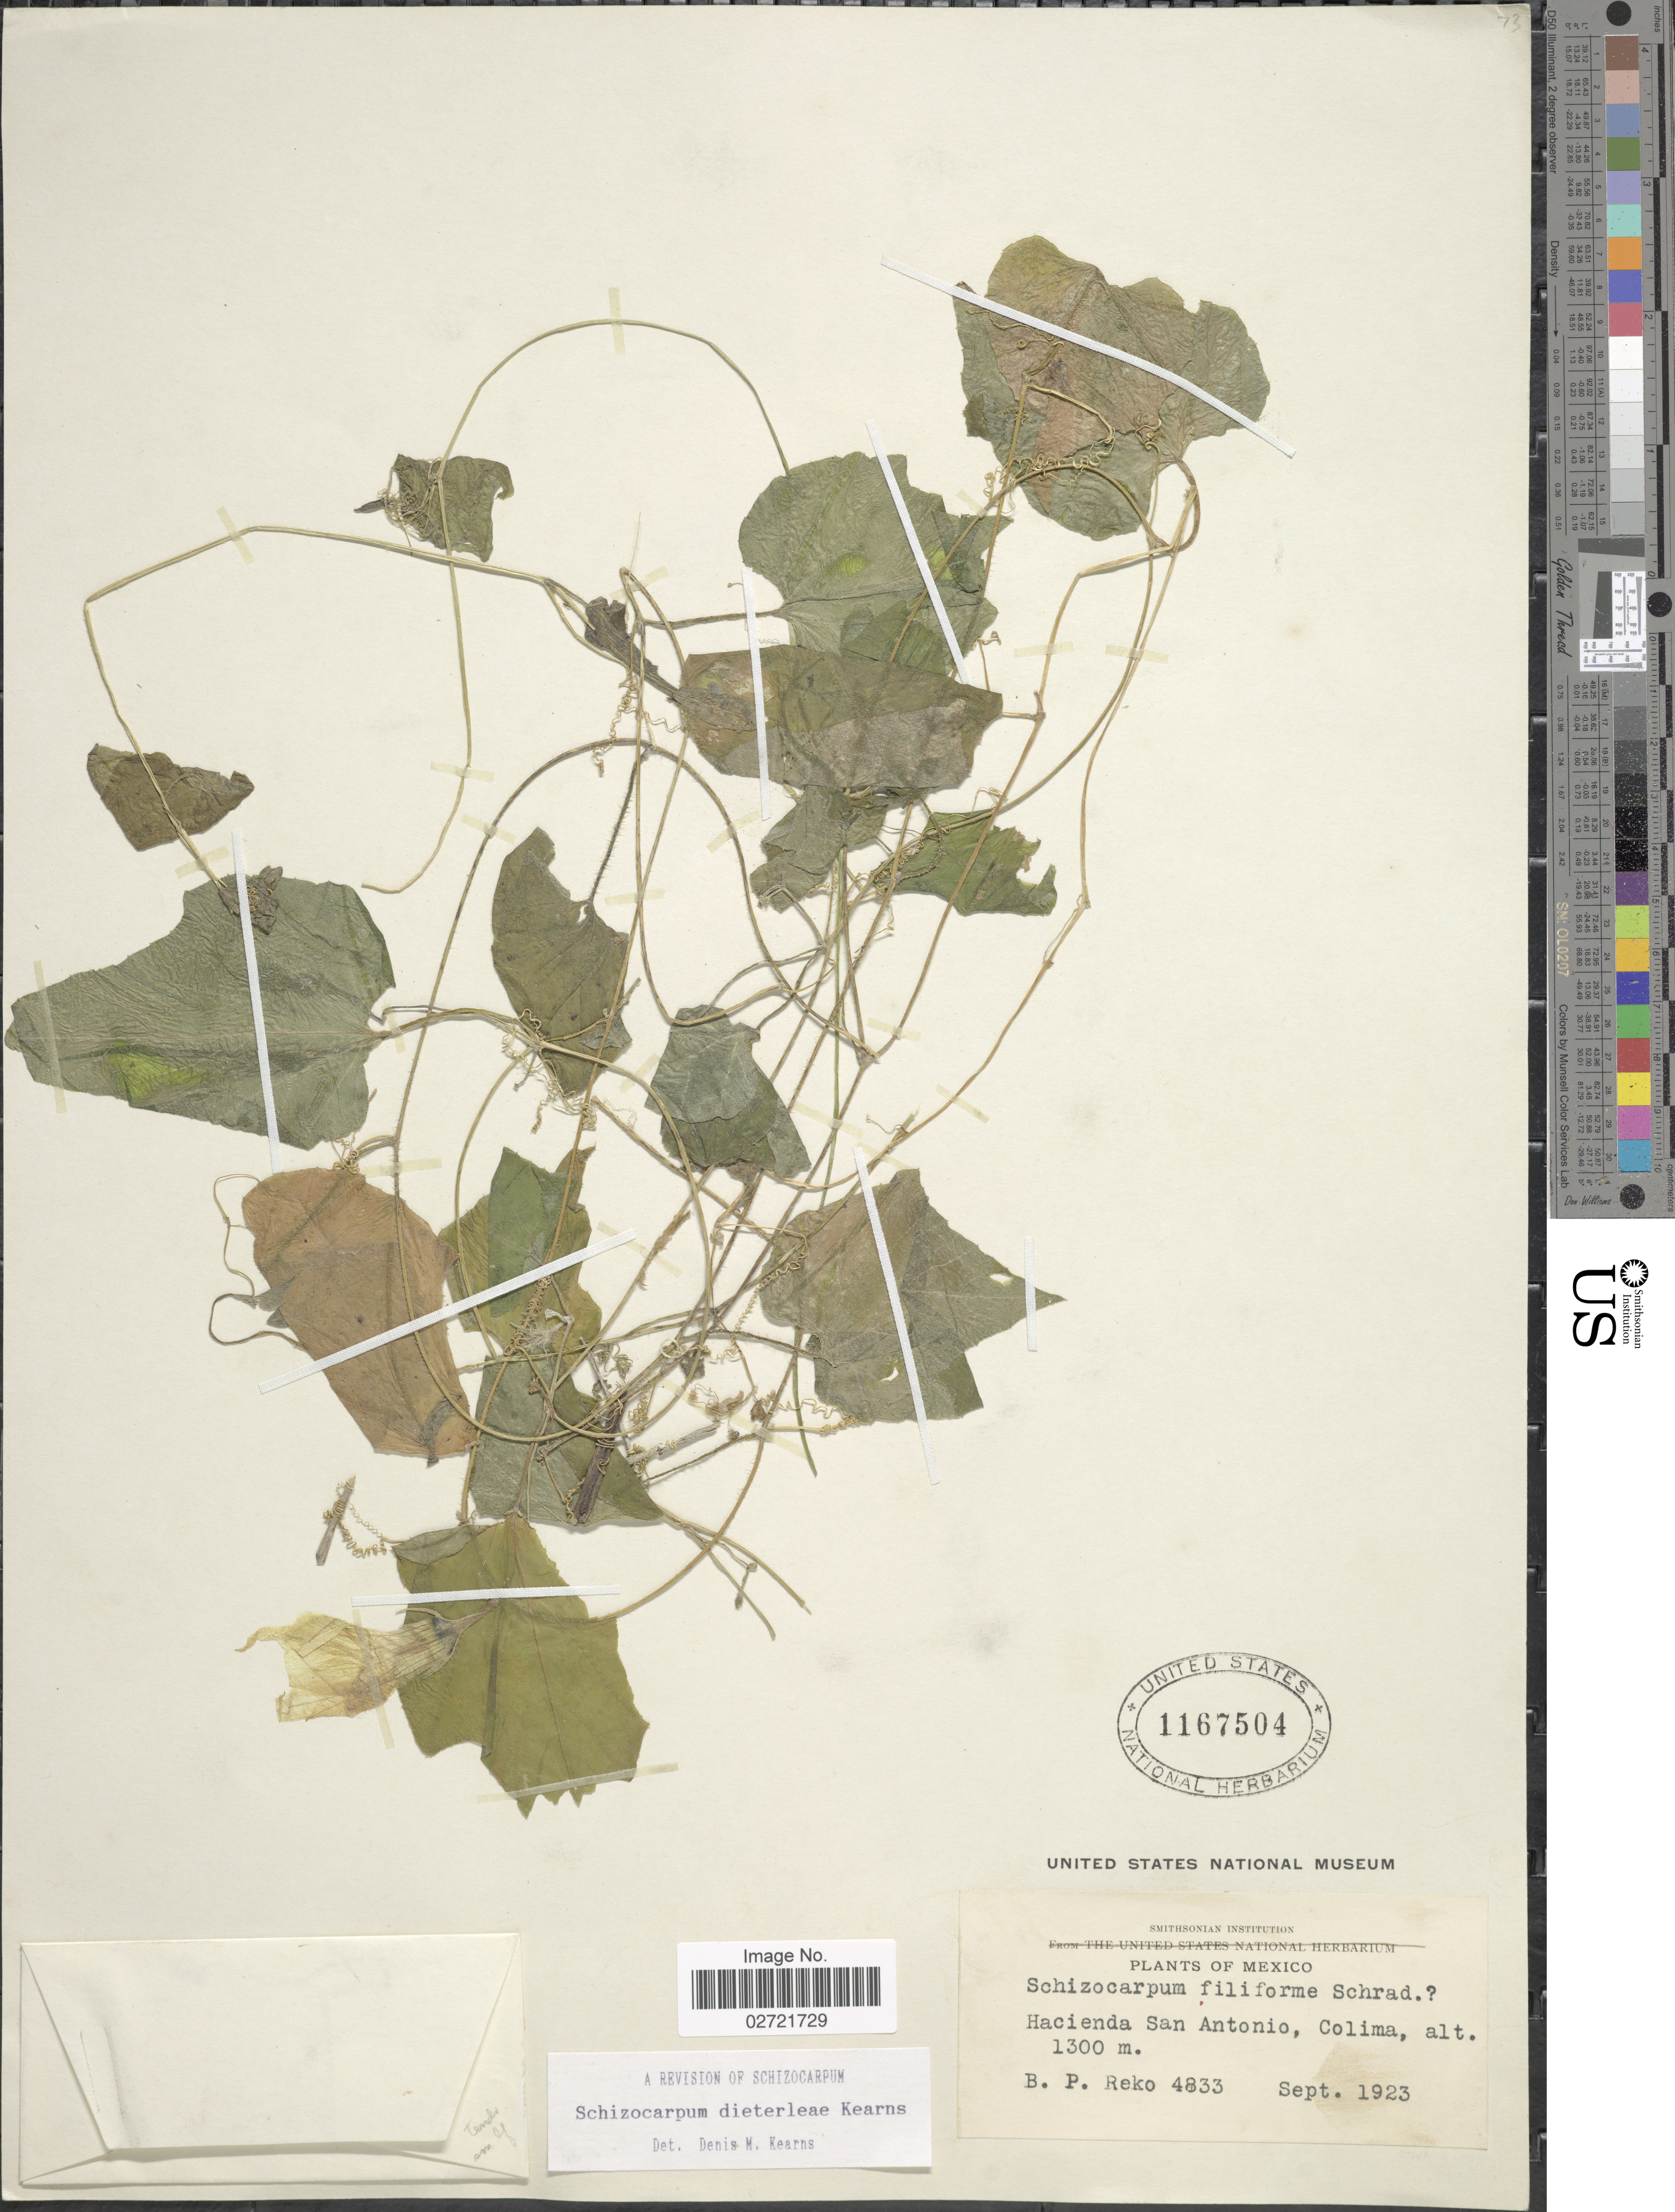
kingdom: Plantae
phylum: Tracheophyta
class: Magnoliopsida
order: Cucurbitales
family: Cucurbitaceae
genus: Schizocarpum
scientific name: Schizocarpum dieterleae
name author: Kearns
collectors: B. P. Reko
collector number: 4833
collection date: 1923-09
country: Mexico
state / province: Colima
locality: Hacienda San Antonio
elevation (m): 1300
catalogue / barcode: US 1167504